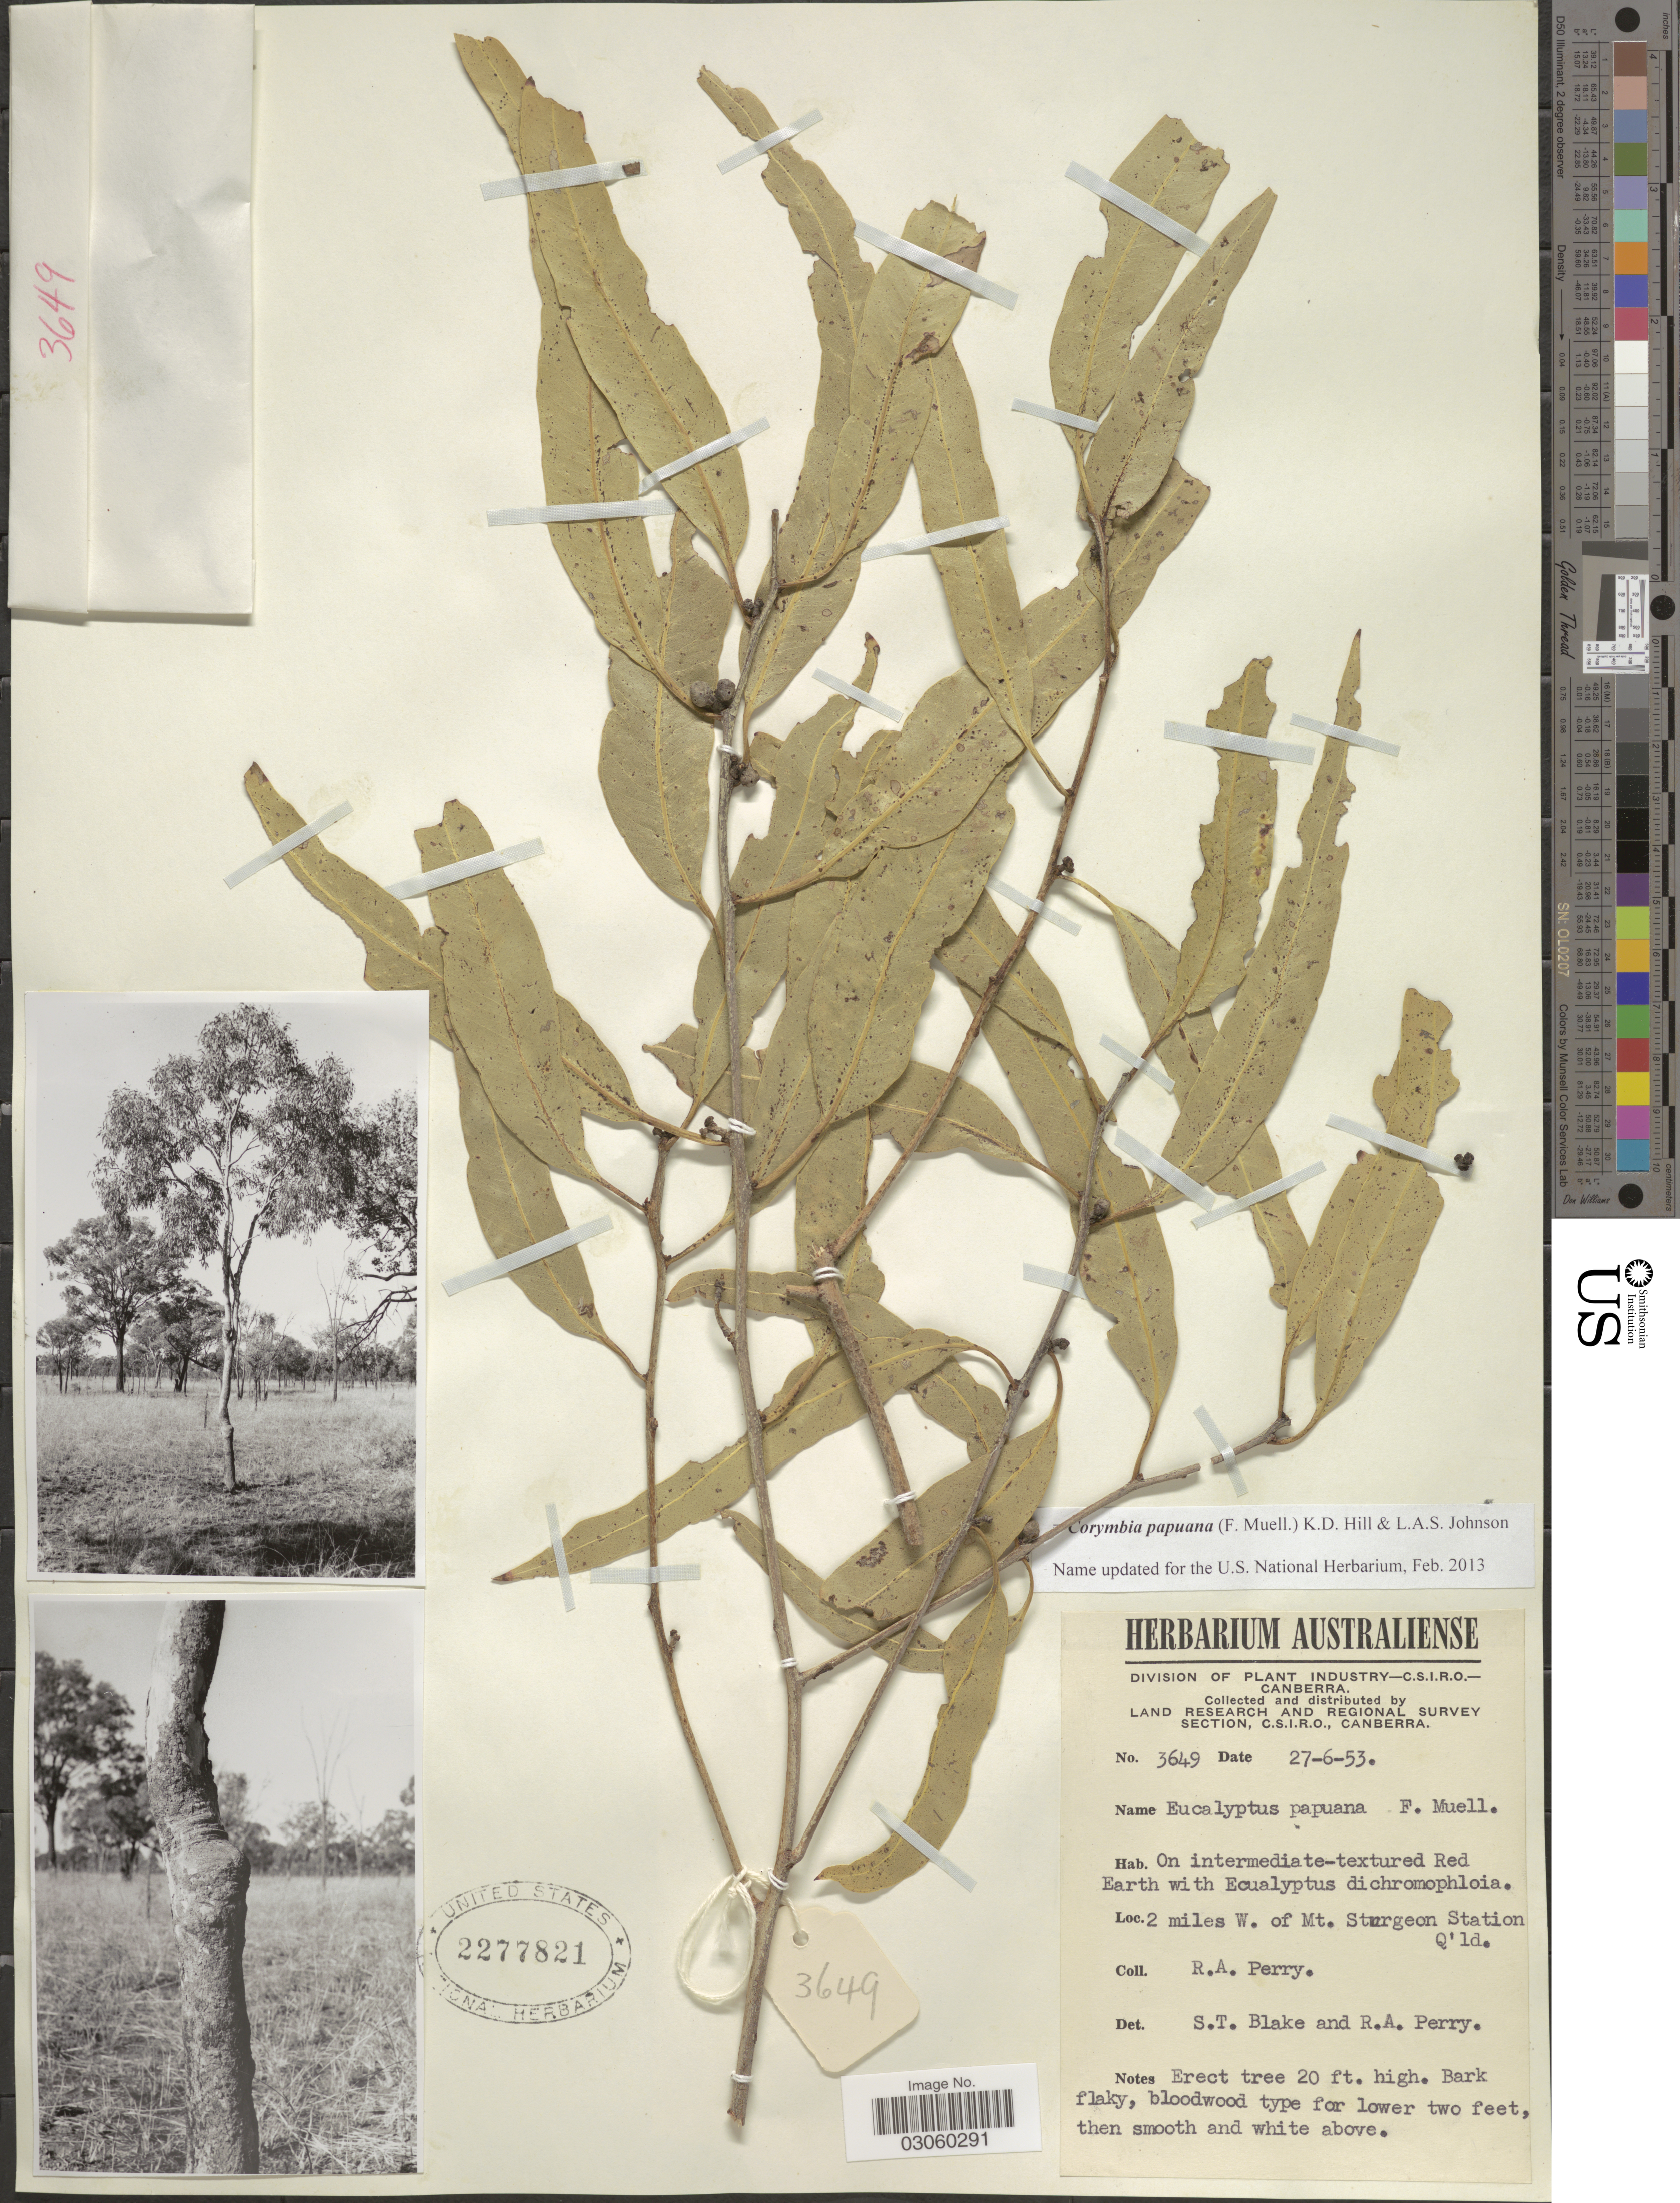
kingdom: Plantae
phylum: Tracheophyta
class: Magnoliopsida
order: Myrtales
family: Myrtaceae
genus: Corymbia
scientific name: Corymbia papuana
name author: (F. Muell.) K.D. Hill & L.A.S. Johnson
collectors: Perry, R. A.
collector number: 3649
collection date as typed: Transcribed d/m/y: 27/6/53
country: Australia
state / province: Queensland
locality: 2 miles W. of Mt. Sturgeon Station Q'ld.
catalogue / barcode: US 2277821